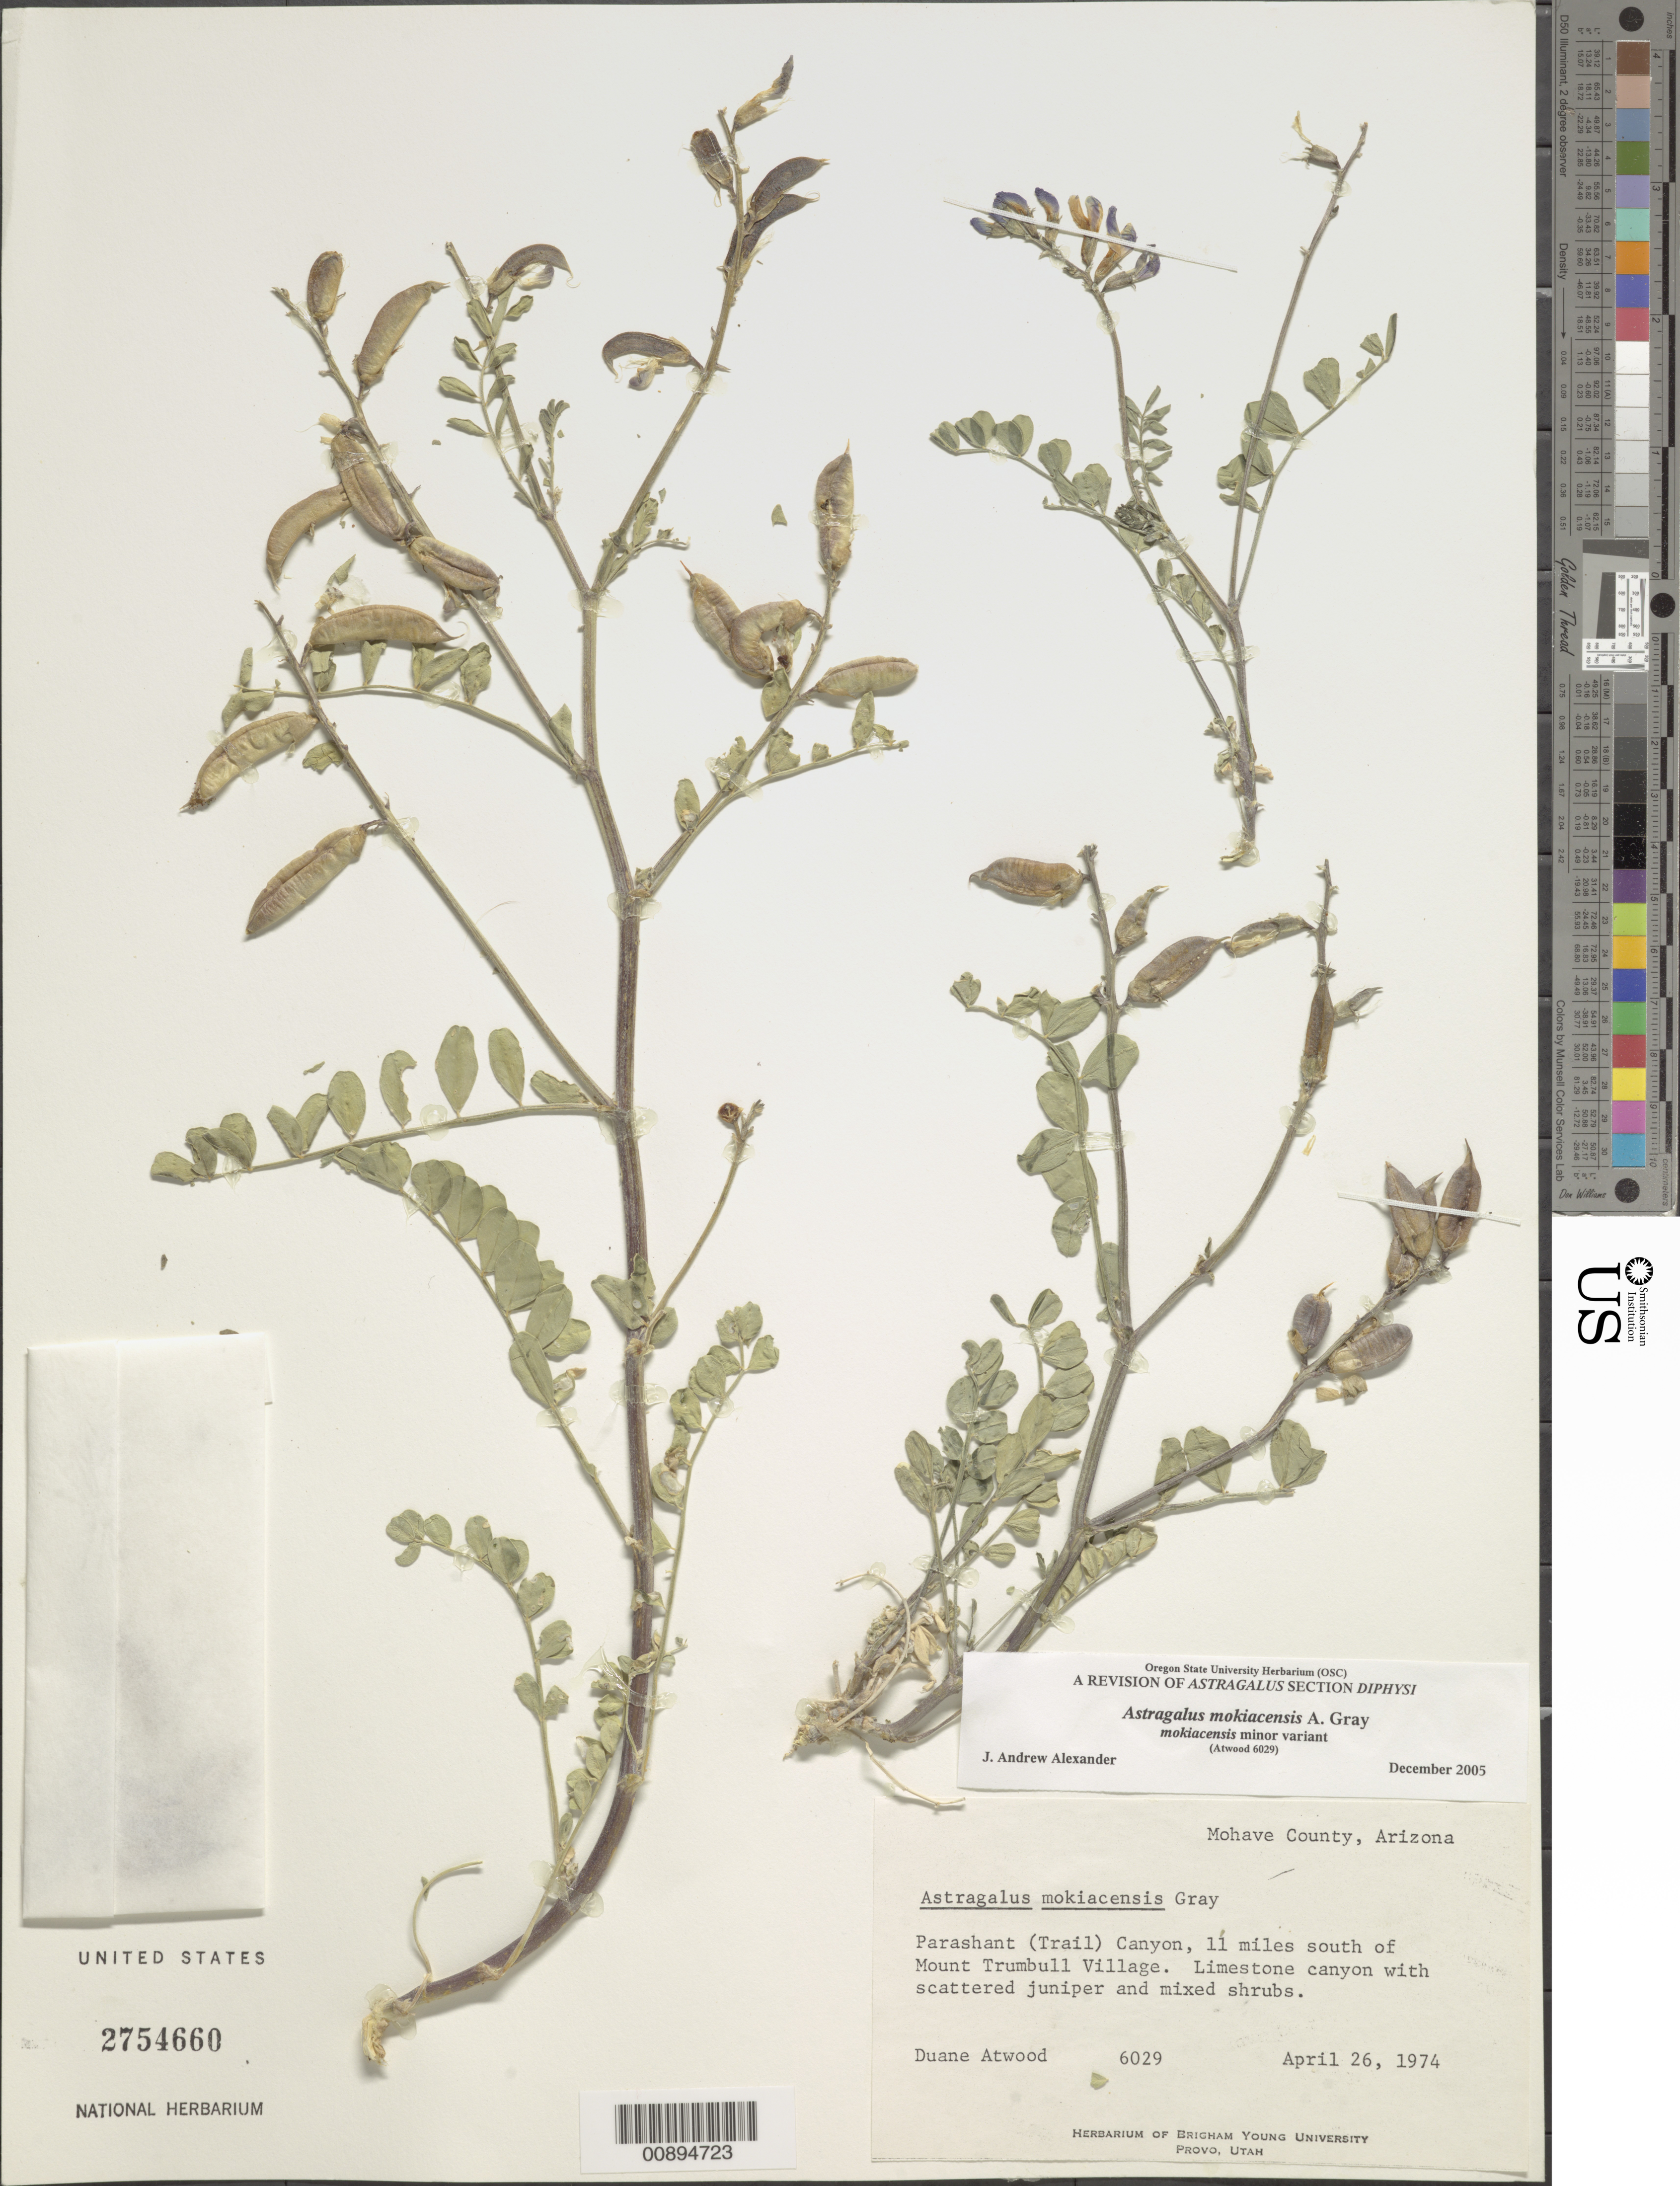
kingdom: Plantae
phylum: Tracheophyta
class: Magnoliopsida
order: Fabales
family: Fabaceae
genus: Astragalus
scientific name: Astragalus mokiacensis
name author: A. Gray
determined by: Alexander, J. A.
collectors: D. Atwood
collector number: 6029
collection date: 1974-04-26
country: United States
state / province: Arizona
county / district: Mohave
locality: Parashant (Trail) Canyon, 11 miles S of Mount Trumbull Village.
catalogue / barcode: US 2754660